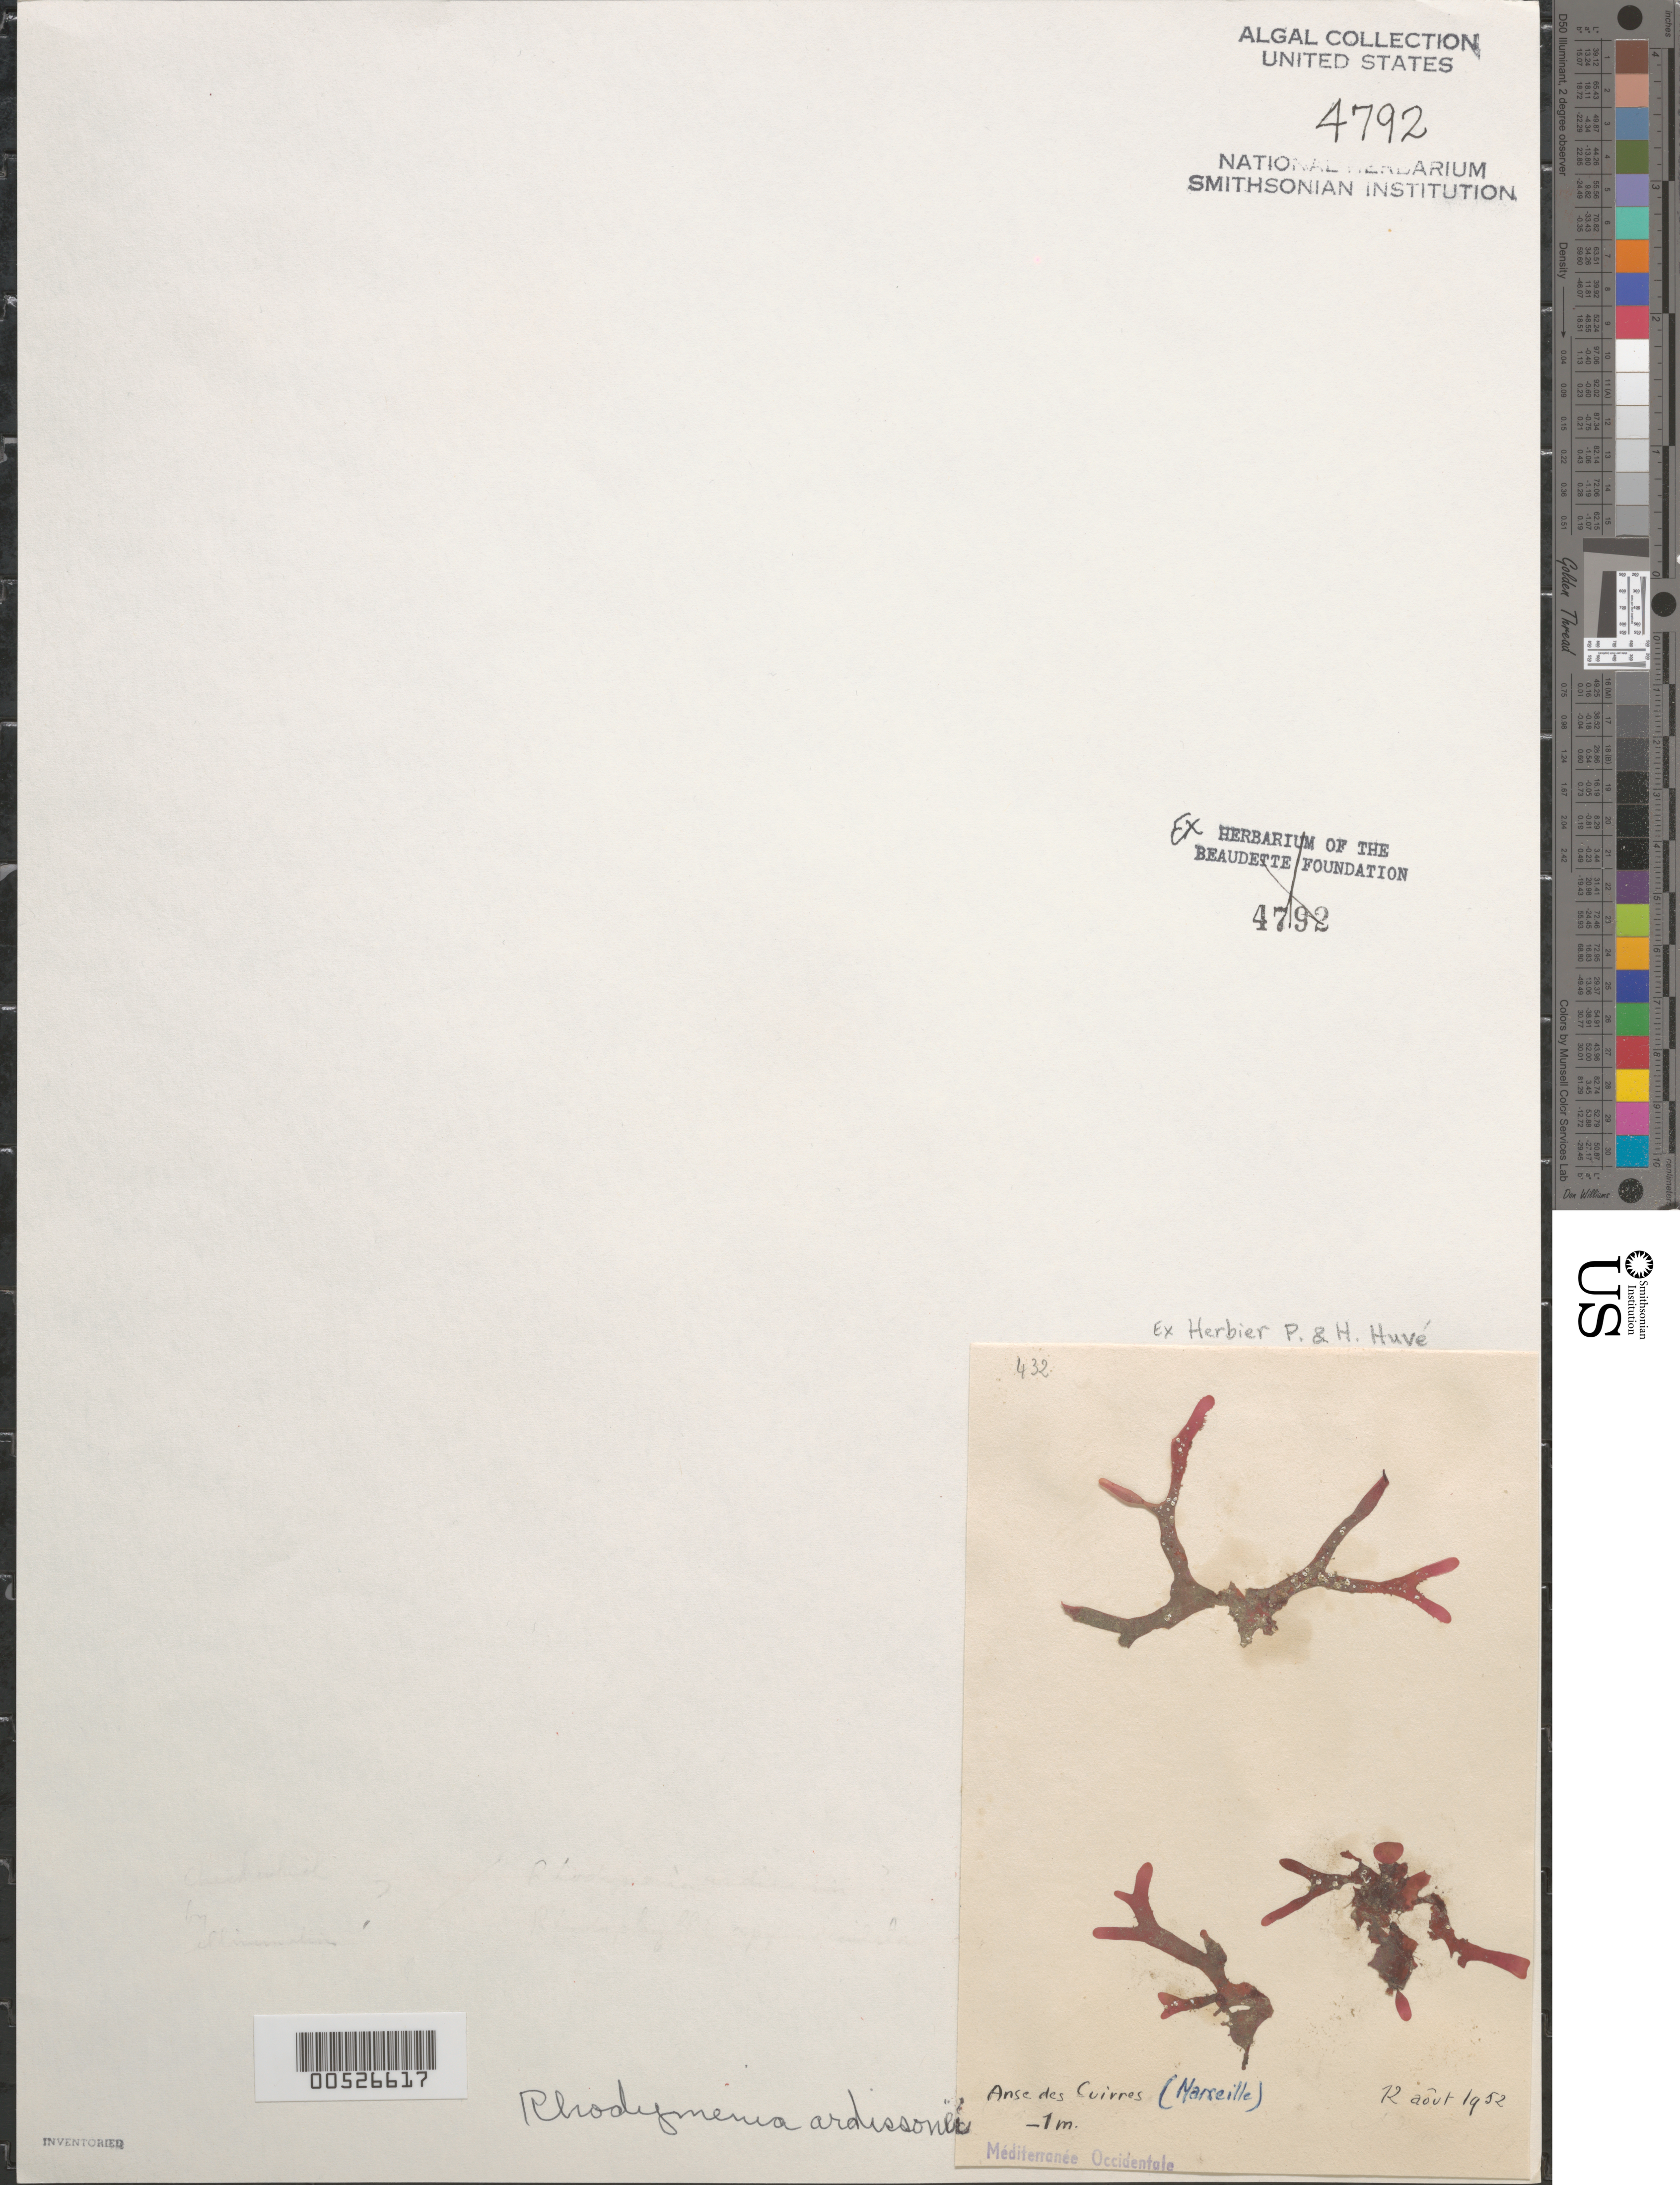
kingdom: Plantae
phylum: Rhodophyta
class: Florideophyceae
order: Rhodymeniales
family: Rhodymeniaceae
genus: Rhodymenia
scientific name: Rhodymenia ardissonei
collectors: P. Huve & H. Huve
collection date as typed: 12 Aug 1952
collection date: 1952-08-12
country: France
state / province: Provence-Alpes-Côte d'Azur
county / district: Bouches-Du-Rhône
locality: Anse des Cuivres, Marseille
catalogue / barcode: US 4792